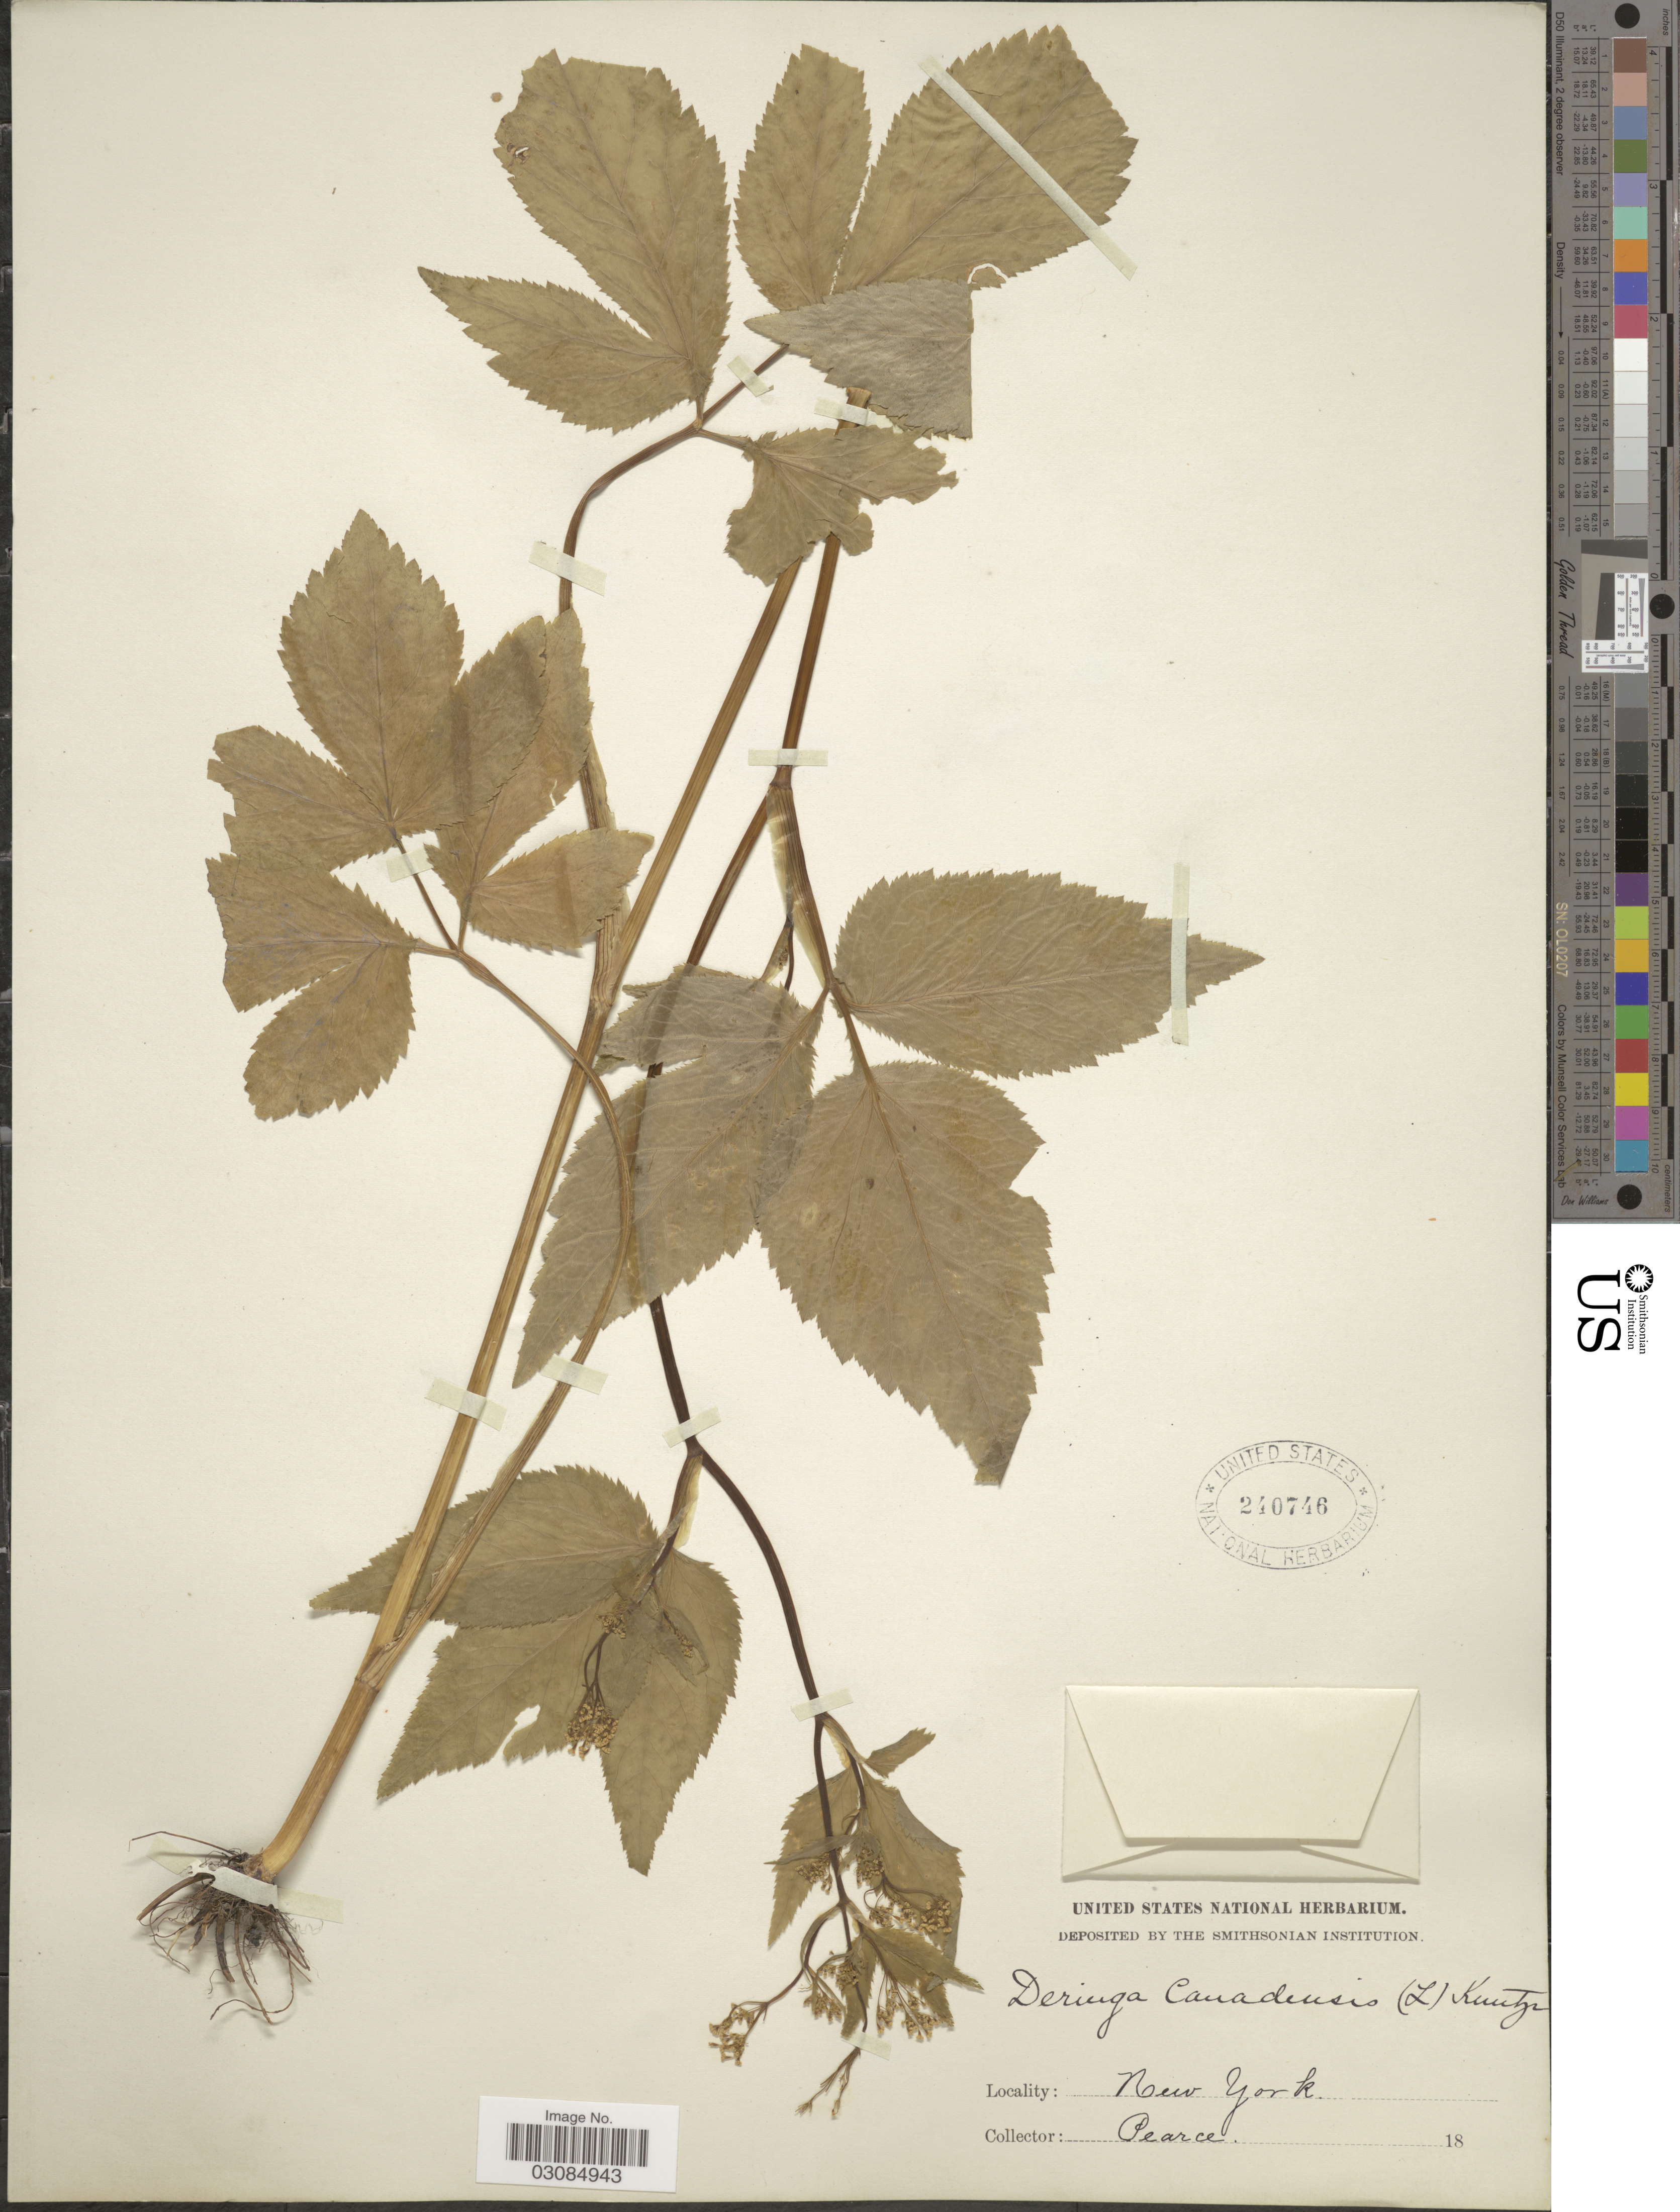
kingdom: Plantae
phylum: Tracheophyta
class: Magnoliopsida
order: Apiales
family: Apiaceae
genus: Cryptotaenia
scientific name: Cryptotaenia canadensis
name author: (L.) DC.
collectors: -. Pearce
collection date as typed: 18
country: United States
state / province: New York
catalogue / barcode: US 240746